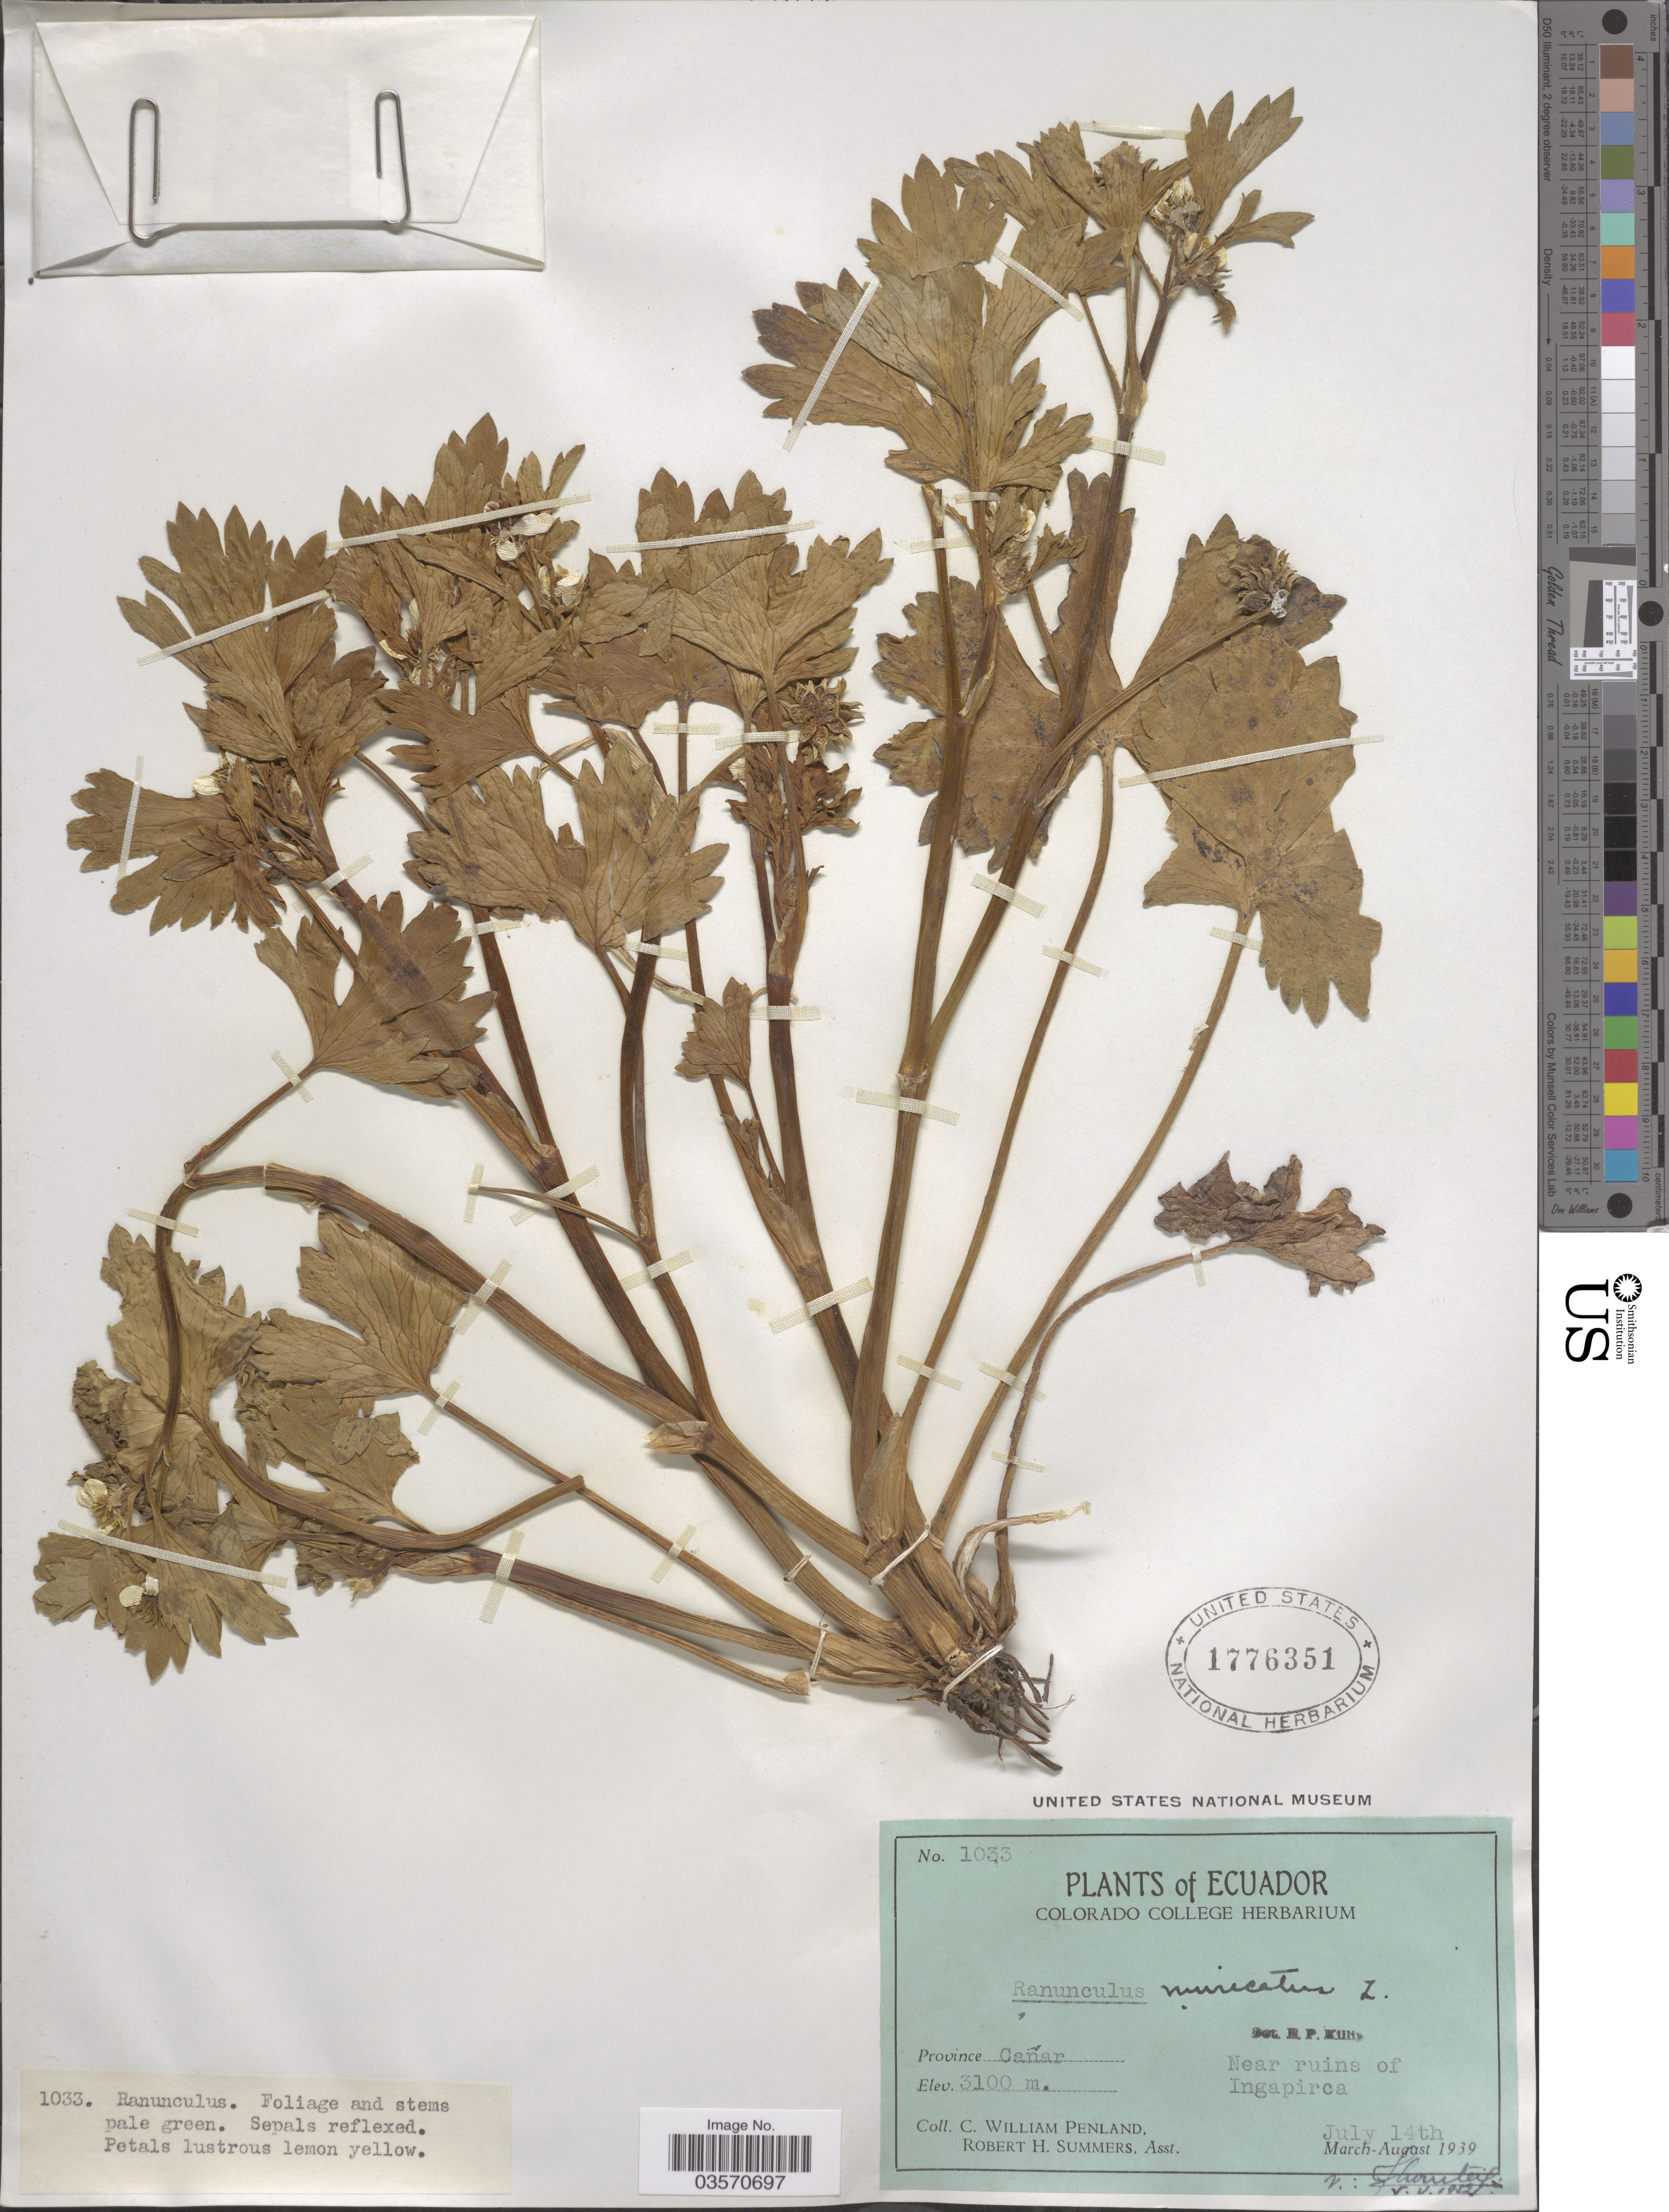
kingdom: Plantae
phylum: Tracheophyta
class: Magnoliopsida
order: Ranunculales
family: Ranunculaceae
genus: Ranunculus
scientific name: Ranunculus muricatus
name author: L.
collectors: C. W. Penland & R. Summers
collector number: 1033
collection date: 1939-07-14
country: Ecuador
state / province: Cañar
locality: Near ruins of Ingapirca.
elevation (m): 3100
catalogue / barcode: US 1776351